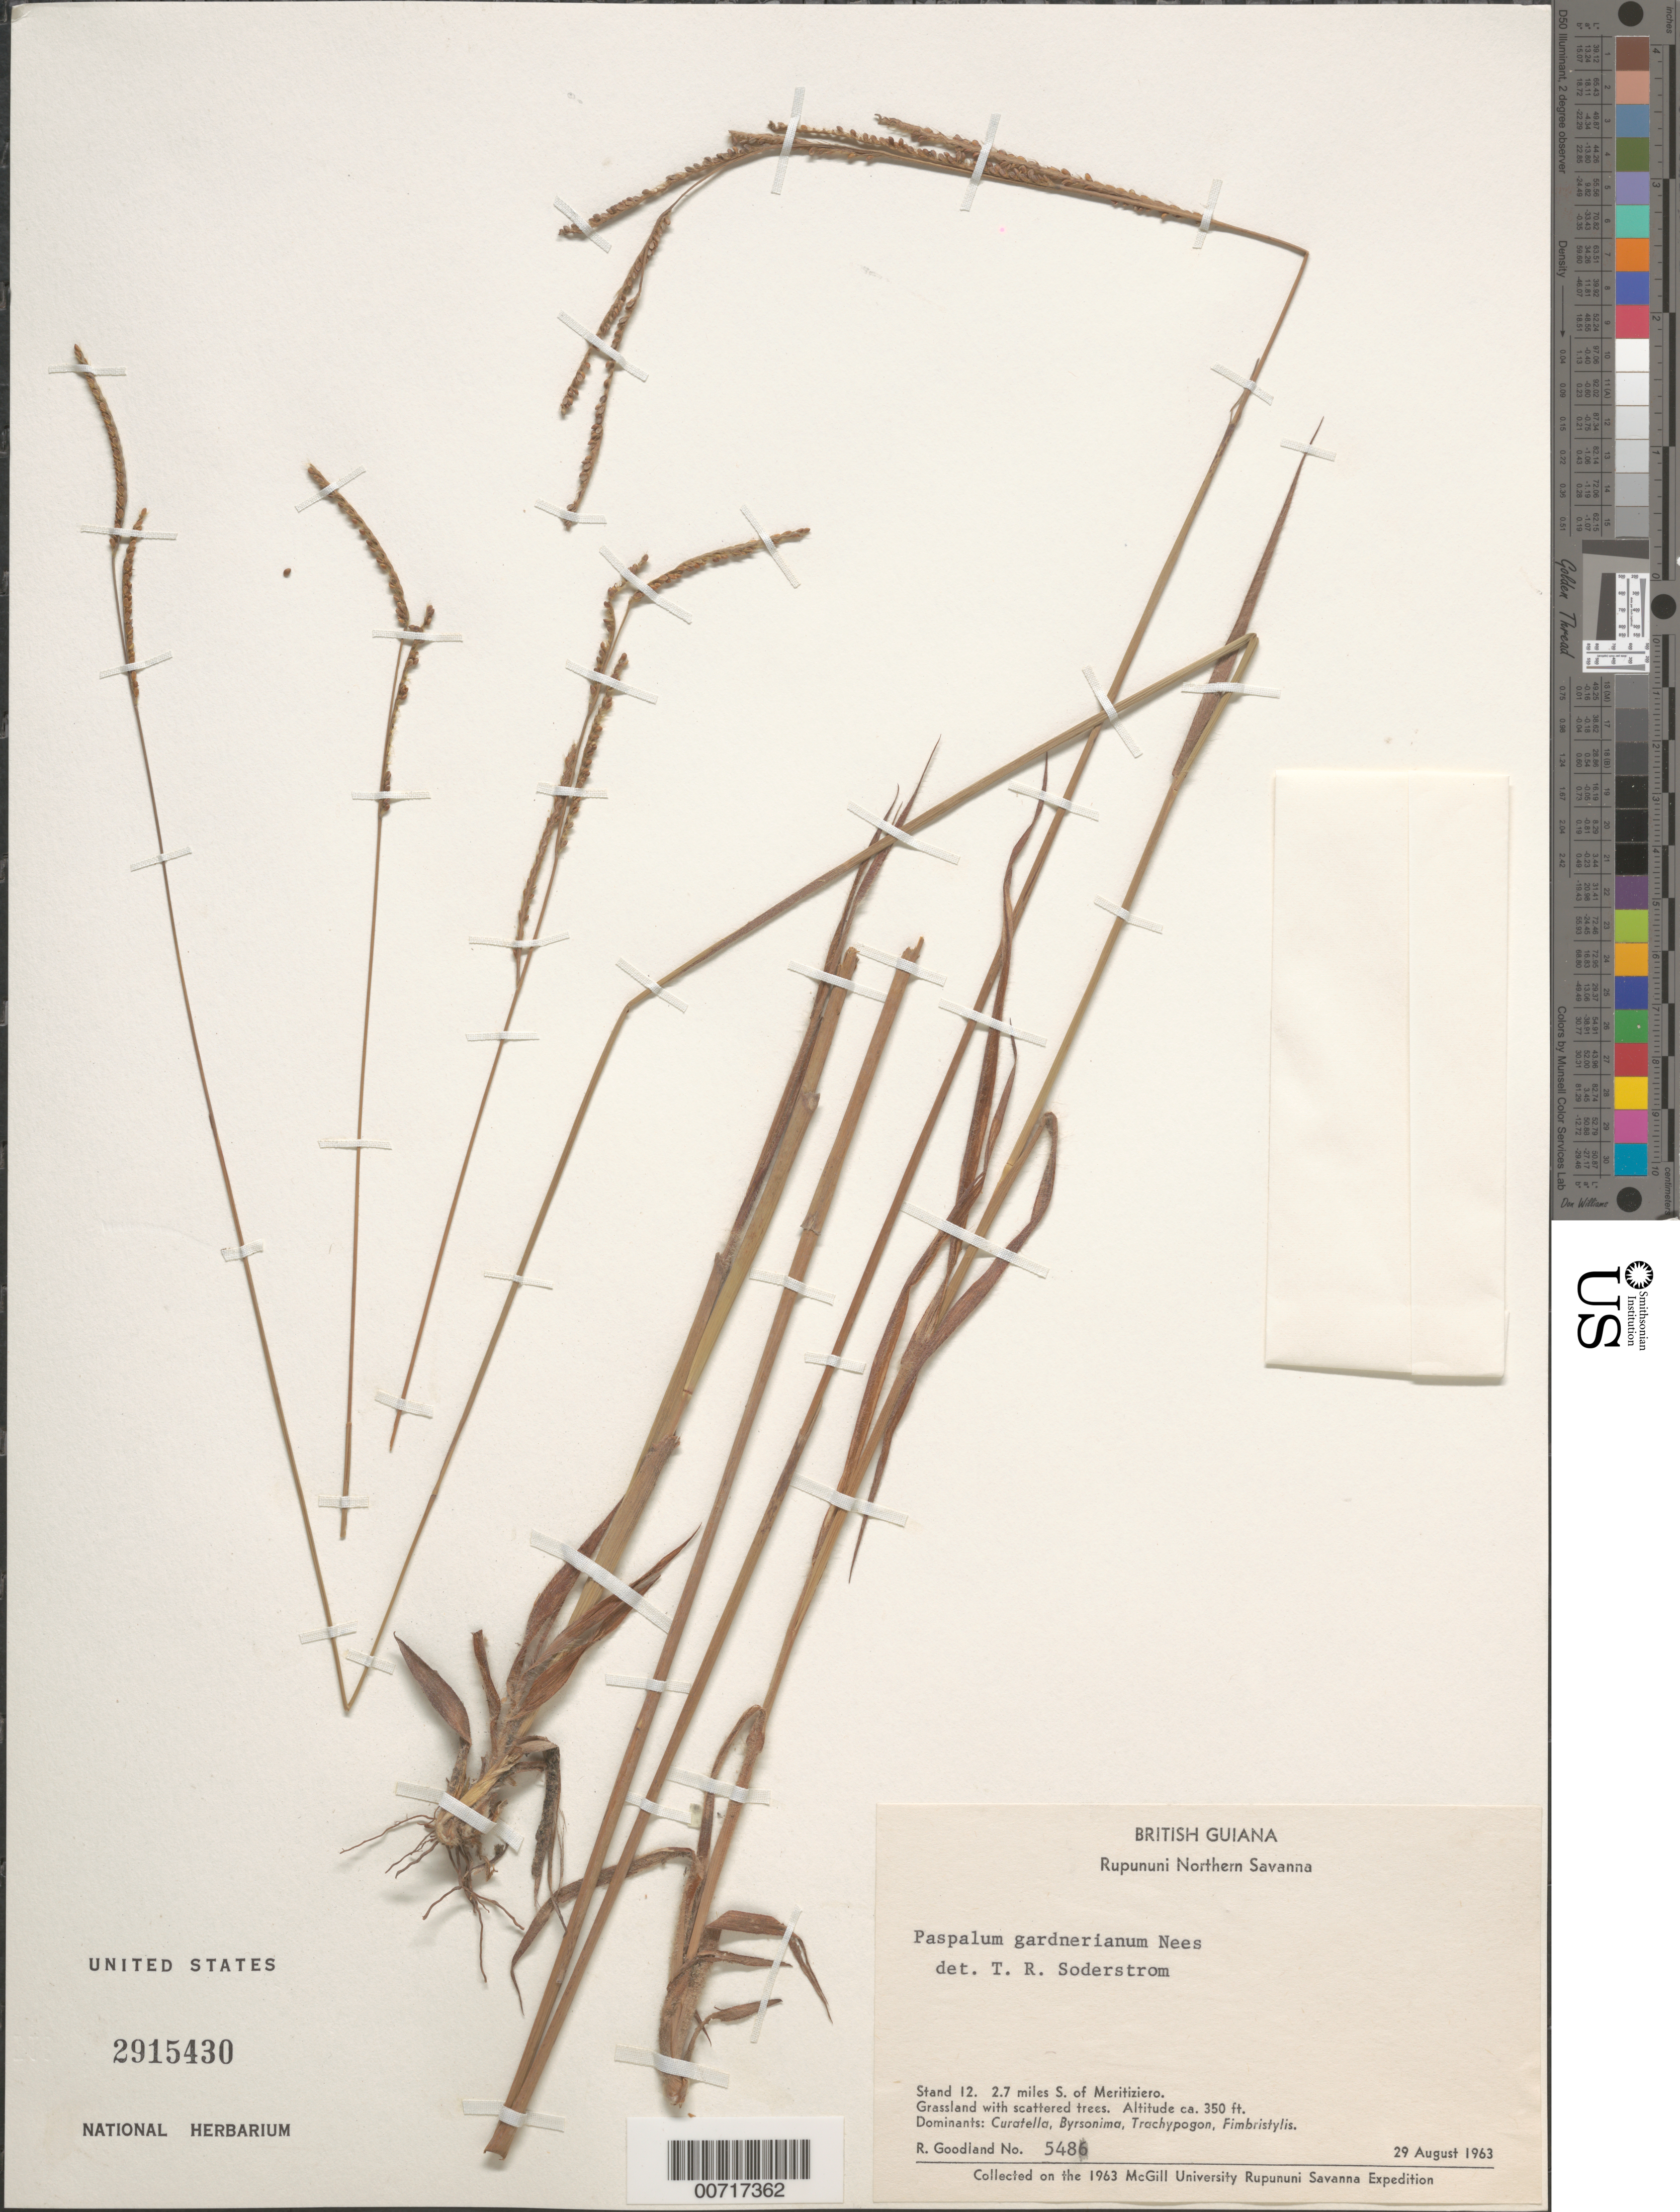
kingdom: Plantae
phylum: Tracheophyta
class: Liliopsida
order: Poales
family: Poaceae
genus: Paspalum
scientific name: Paspalum gardnerianum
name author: Nees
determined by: Soderstrom, T. R.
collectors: R. Goodland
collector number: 548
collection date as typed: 29-Aug-63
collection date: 1963-08-29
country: Guyana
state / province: U. Takutu-U. Essequibo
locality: Rupununi Northern Savanna, Meritiziero, 2.7 mi. S of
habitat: Grassland with scattered trees. Dominants: Curatella, Byrsonima, Trachypogon, Fimbristylis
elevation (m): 107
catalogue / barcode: US 2915430